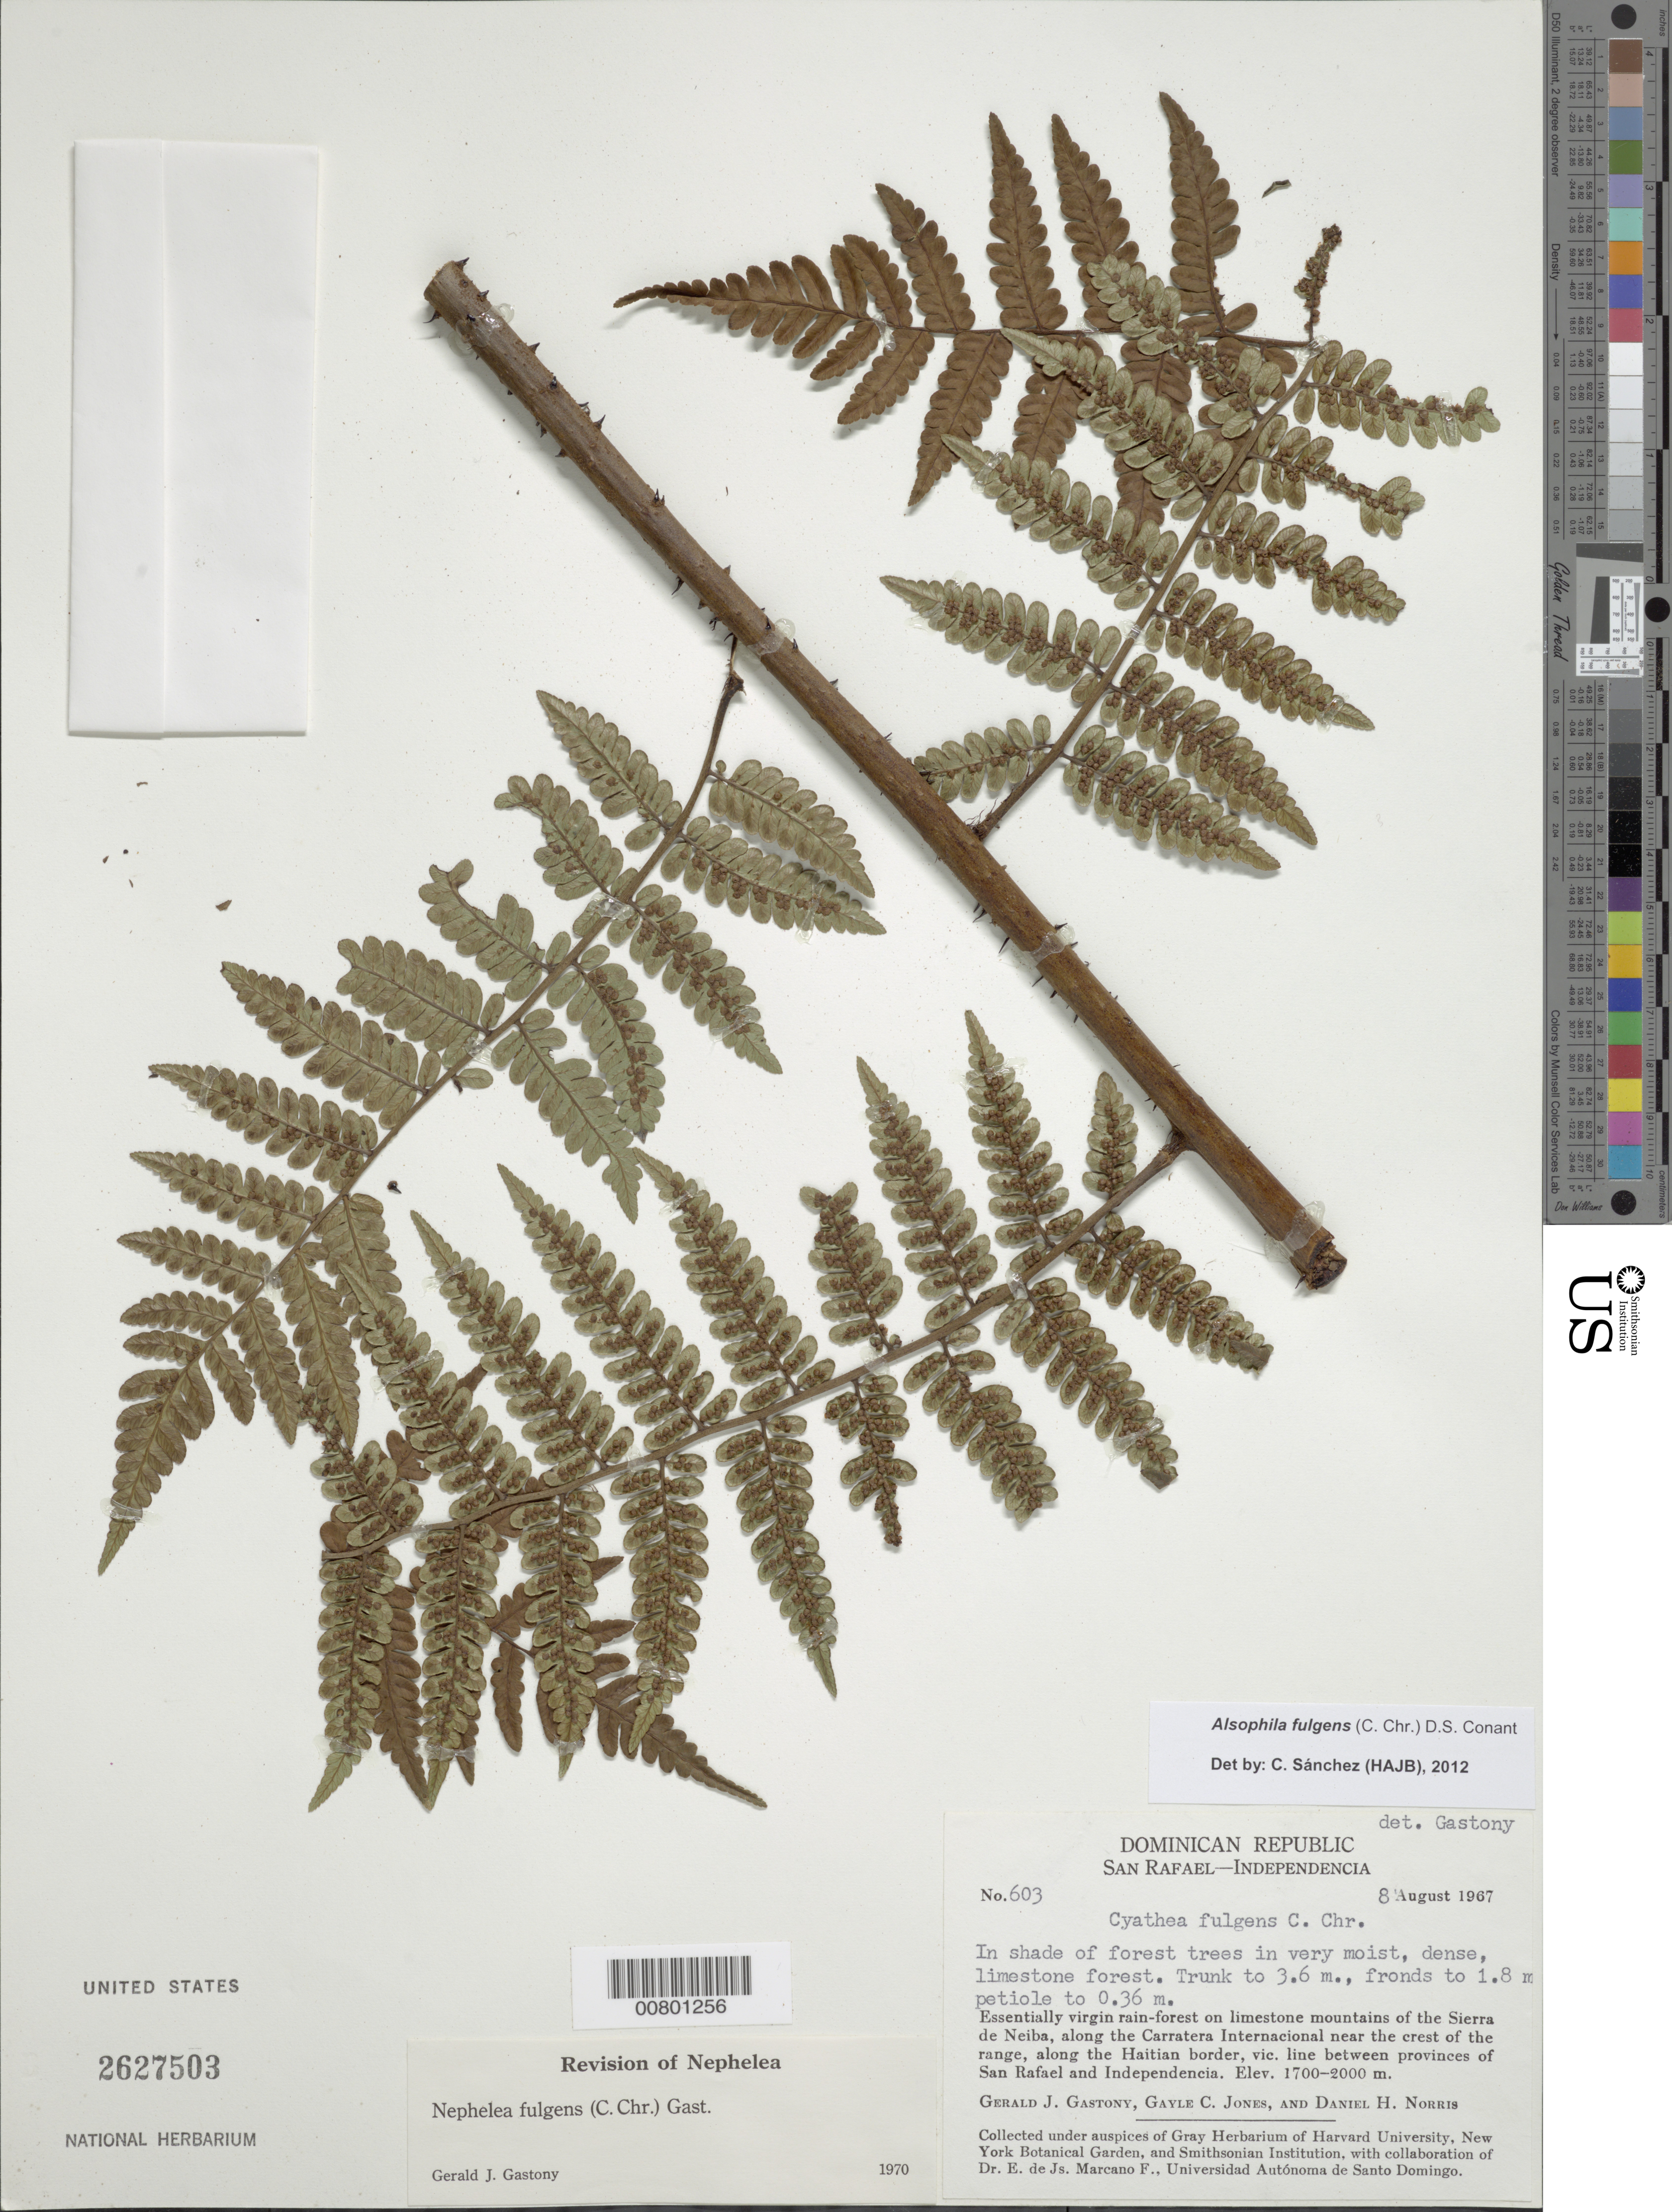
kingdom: Plantae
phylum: Tracheophyta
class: Polypodiopsida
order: Cyatheales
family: Cyatheaceae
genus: Alsophila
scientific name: Alsophila fulgens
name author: (C. Chr.) D.S. Conant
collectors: G. Gastony, G. C. Jones & D. H. Norris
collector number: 603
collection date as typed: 08 Aug 1967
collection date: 1967-08-08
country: Dominican Republic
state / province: Independencia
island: Hispaniola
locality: San Rafael-Independencia; Sierra de Neiba, Carratera Internacional, along haitian border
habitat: Essentially virgin rainforest on limestone mountains; in shade of forest trees in very moist, dense, limestone forest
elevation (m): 1700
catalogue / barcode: US 2627503